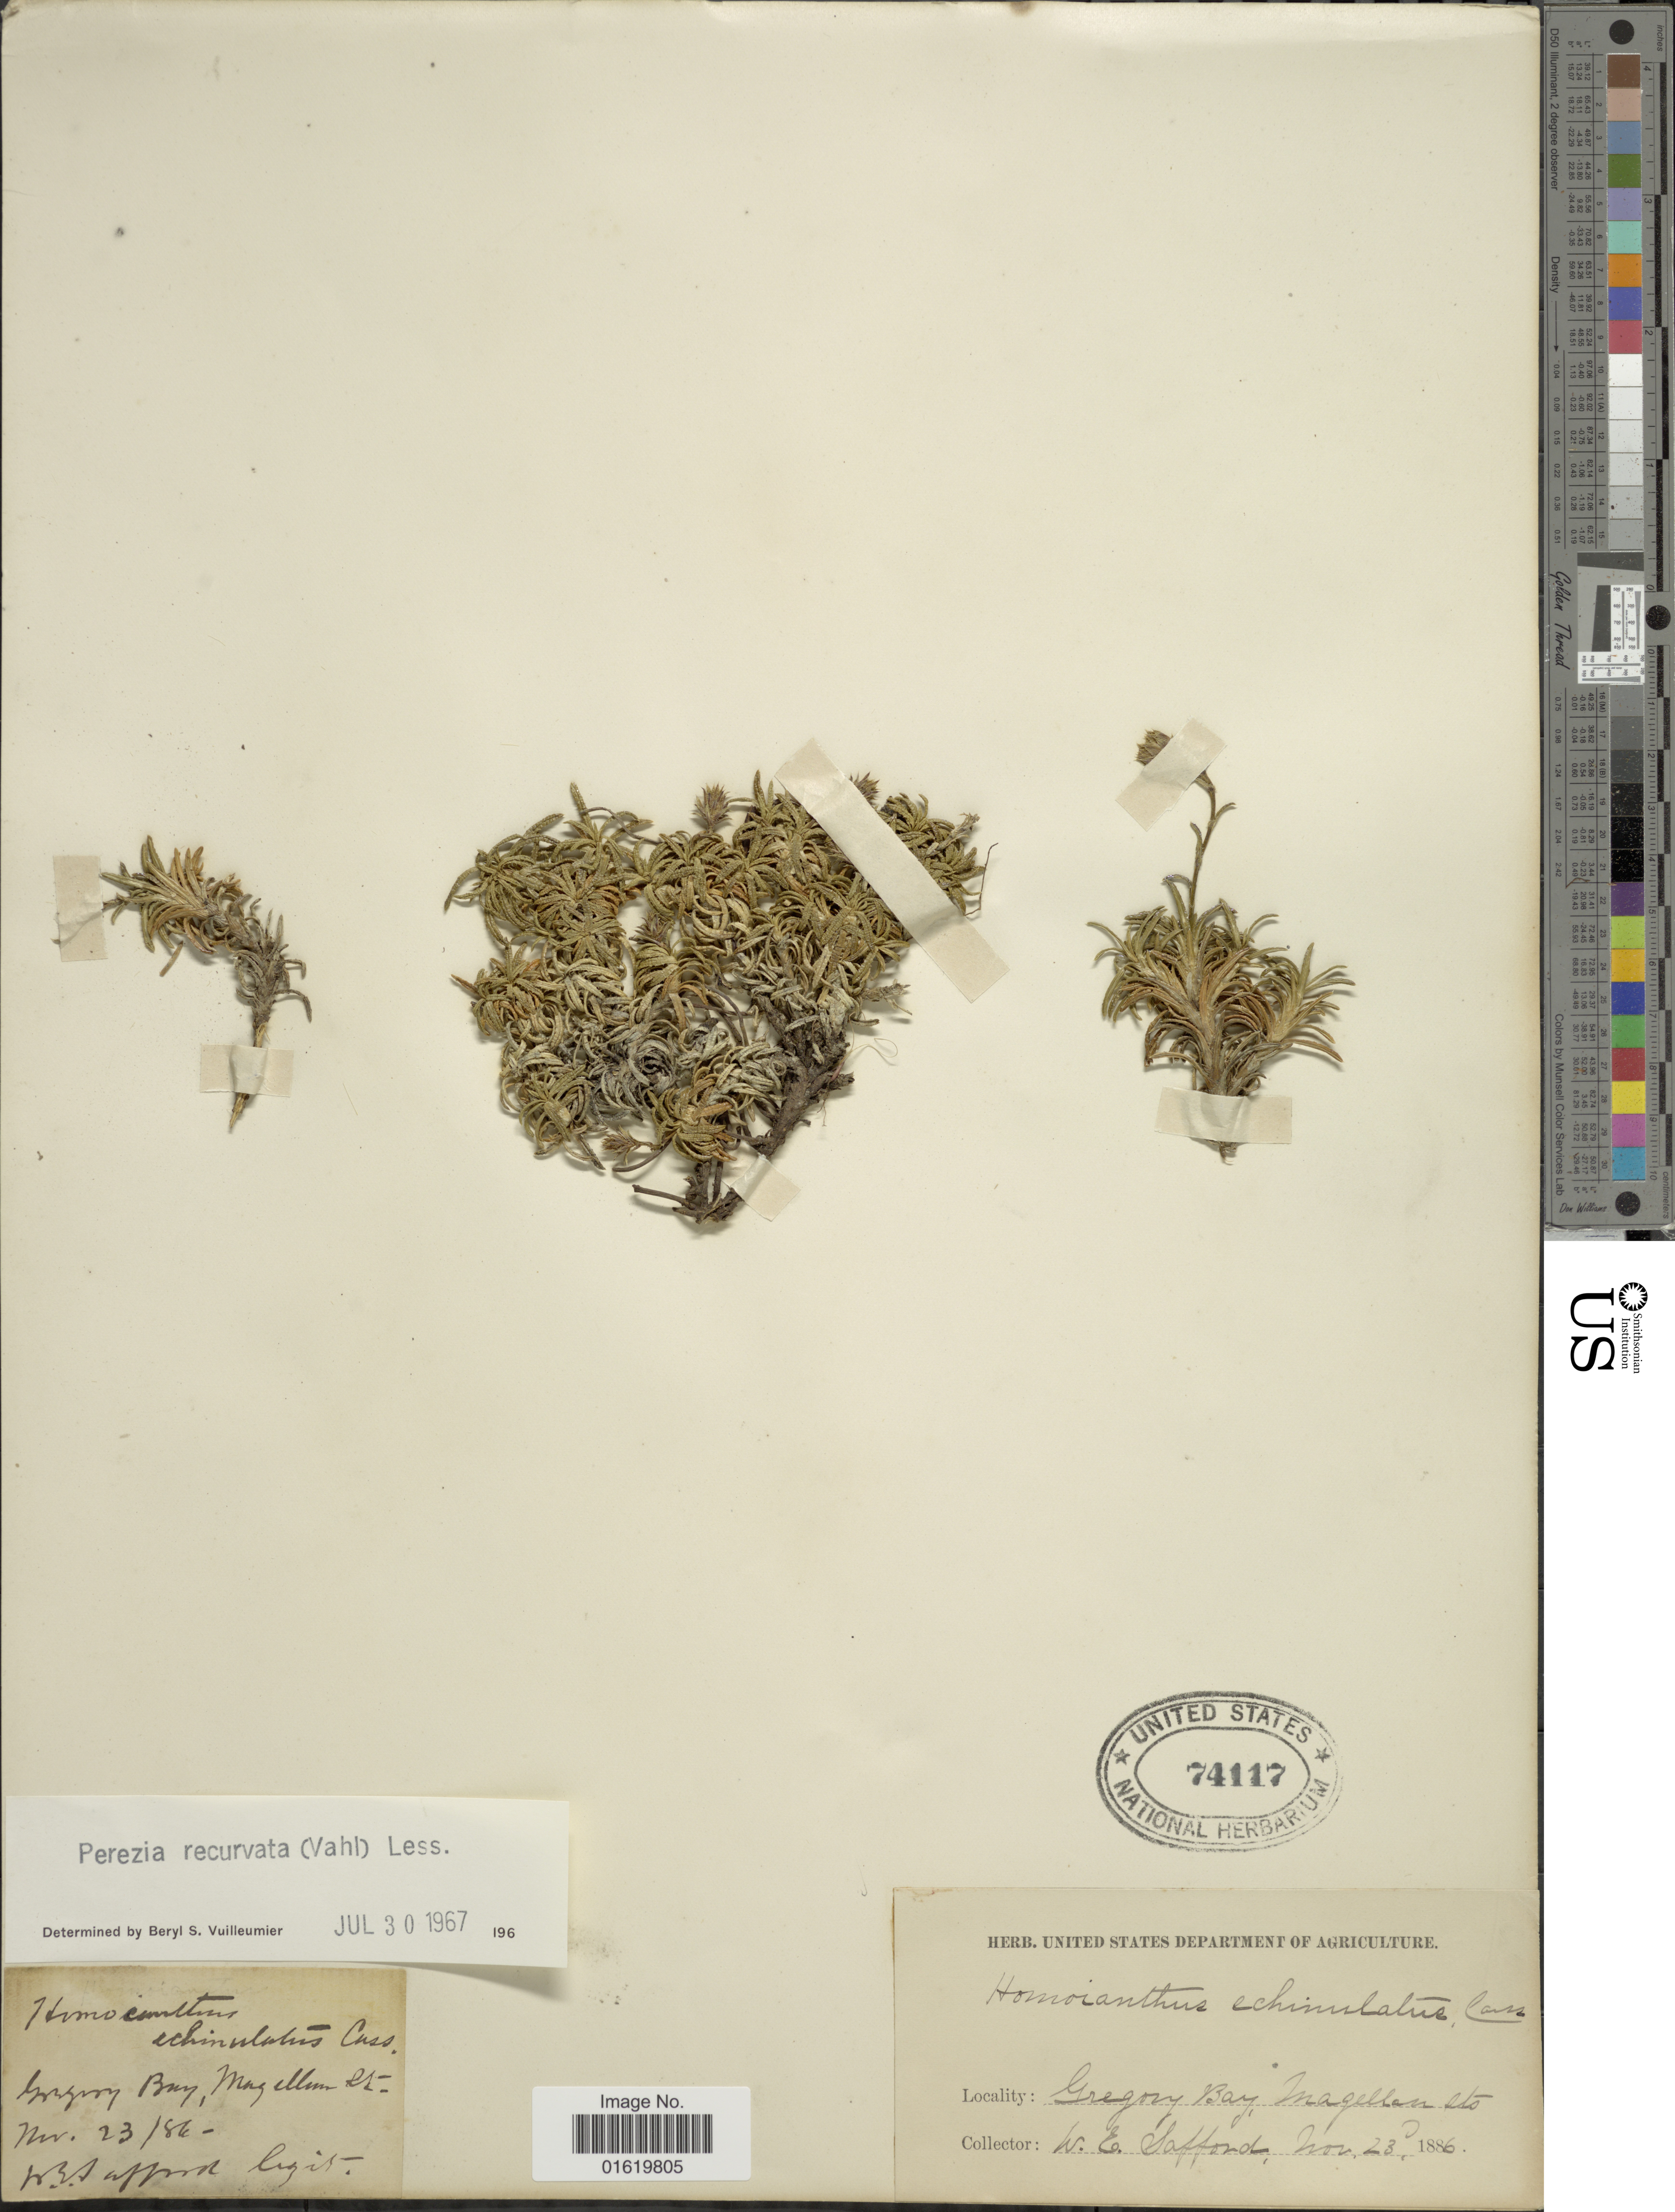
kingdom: Plantae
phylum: Tracheophyta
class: Magnoliopsida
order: Asterales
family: Asteraceae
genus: Perezia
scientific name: Perezia recurvata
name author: Less.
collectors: W. E. Safford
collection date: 1886-11-23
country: Chile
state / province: Magallanes y de la Antártica Chilena (XII)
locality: Gregory Bay, Magellan St.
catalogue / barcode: US 74117